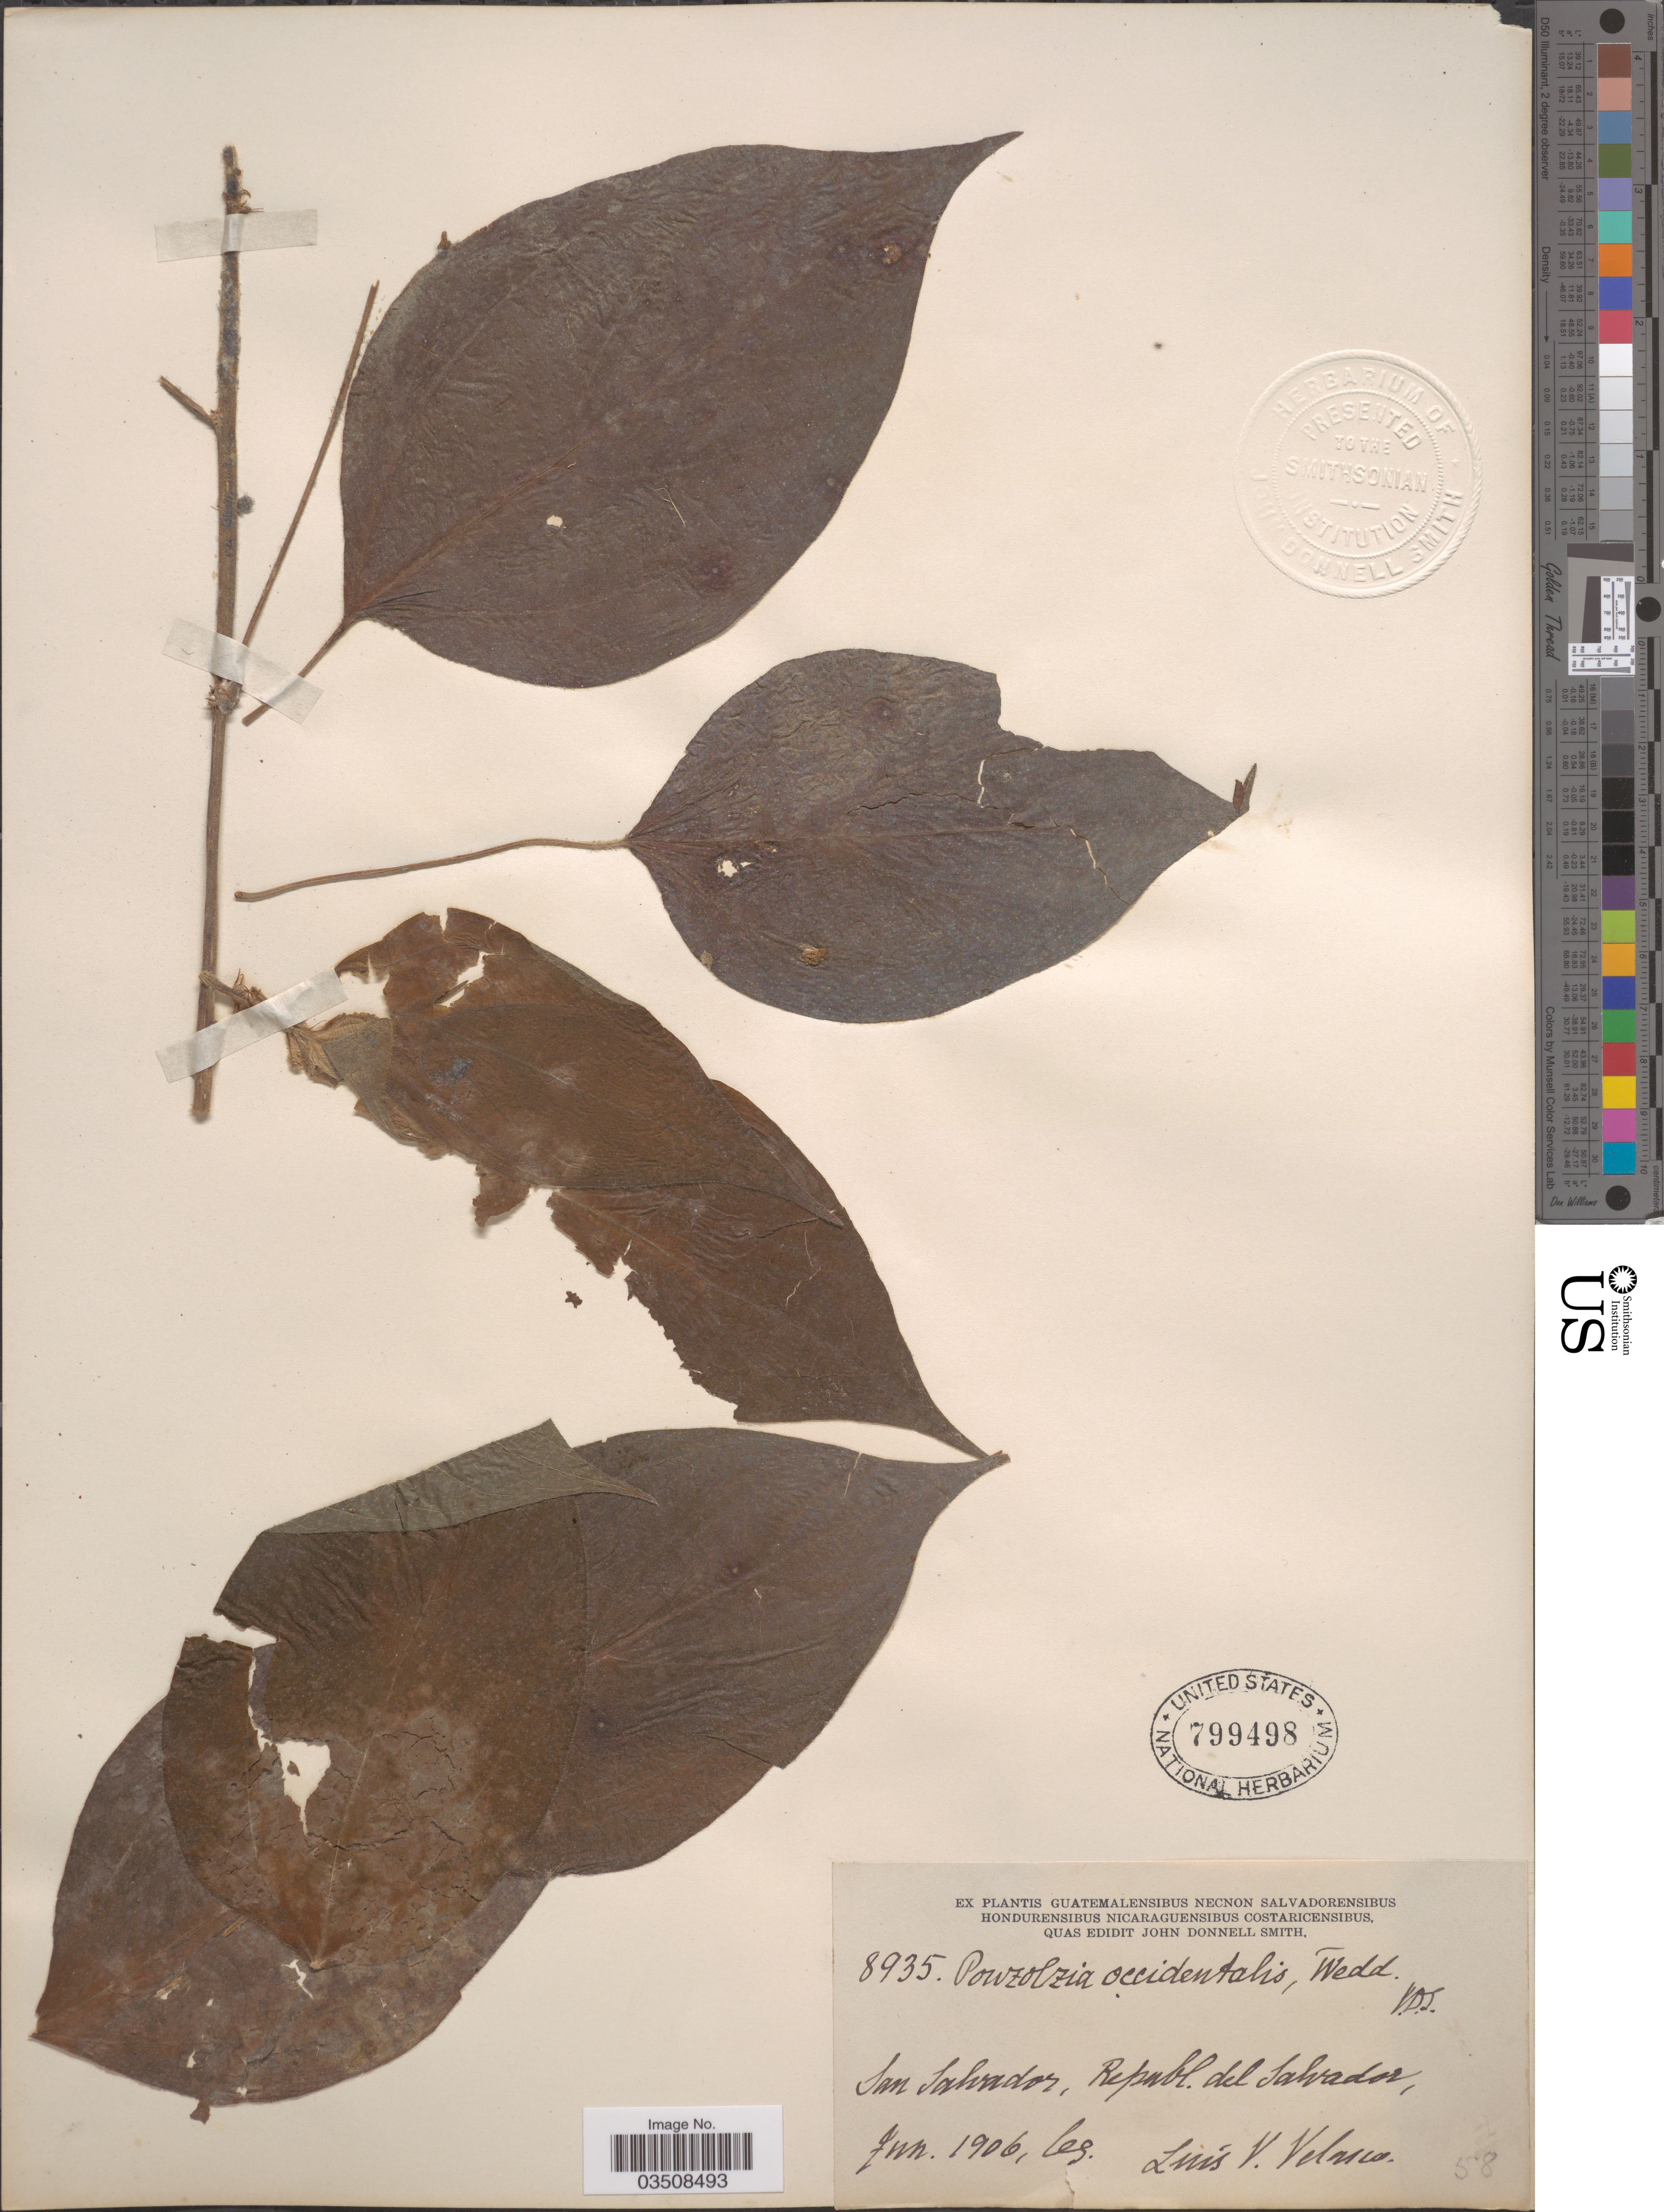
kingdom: Plantae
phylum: Tracheophyta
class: Magnoliopsida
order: Rosales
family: Urticaceae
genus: Pouzolzia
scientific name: Pouzolzia occidentalis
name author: (Liebm.) Wedd.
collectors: L. Velasco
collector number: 8935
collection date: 1906-06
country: El Salvador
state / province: San Salvador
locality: Republ. del Salvador.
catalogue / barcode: US 799498